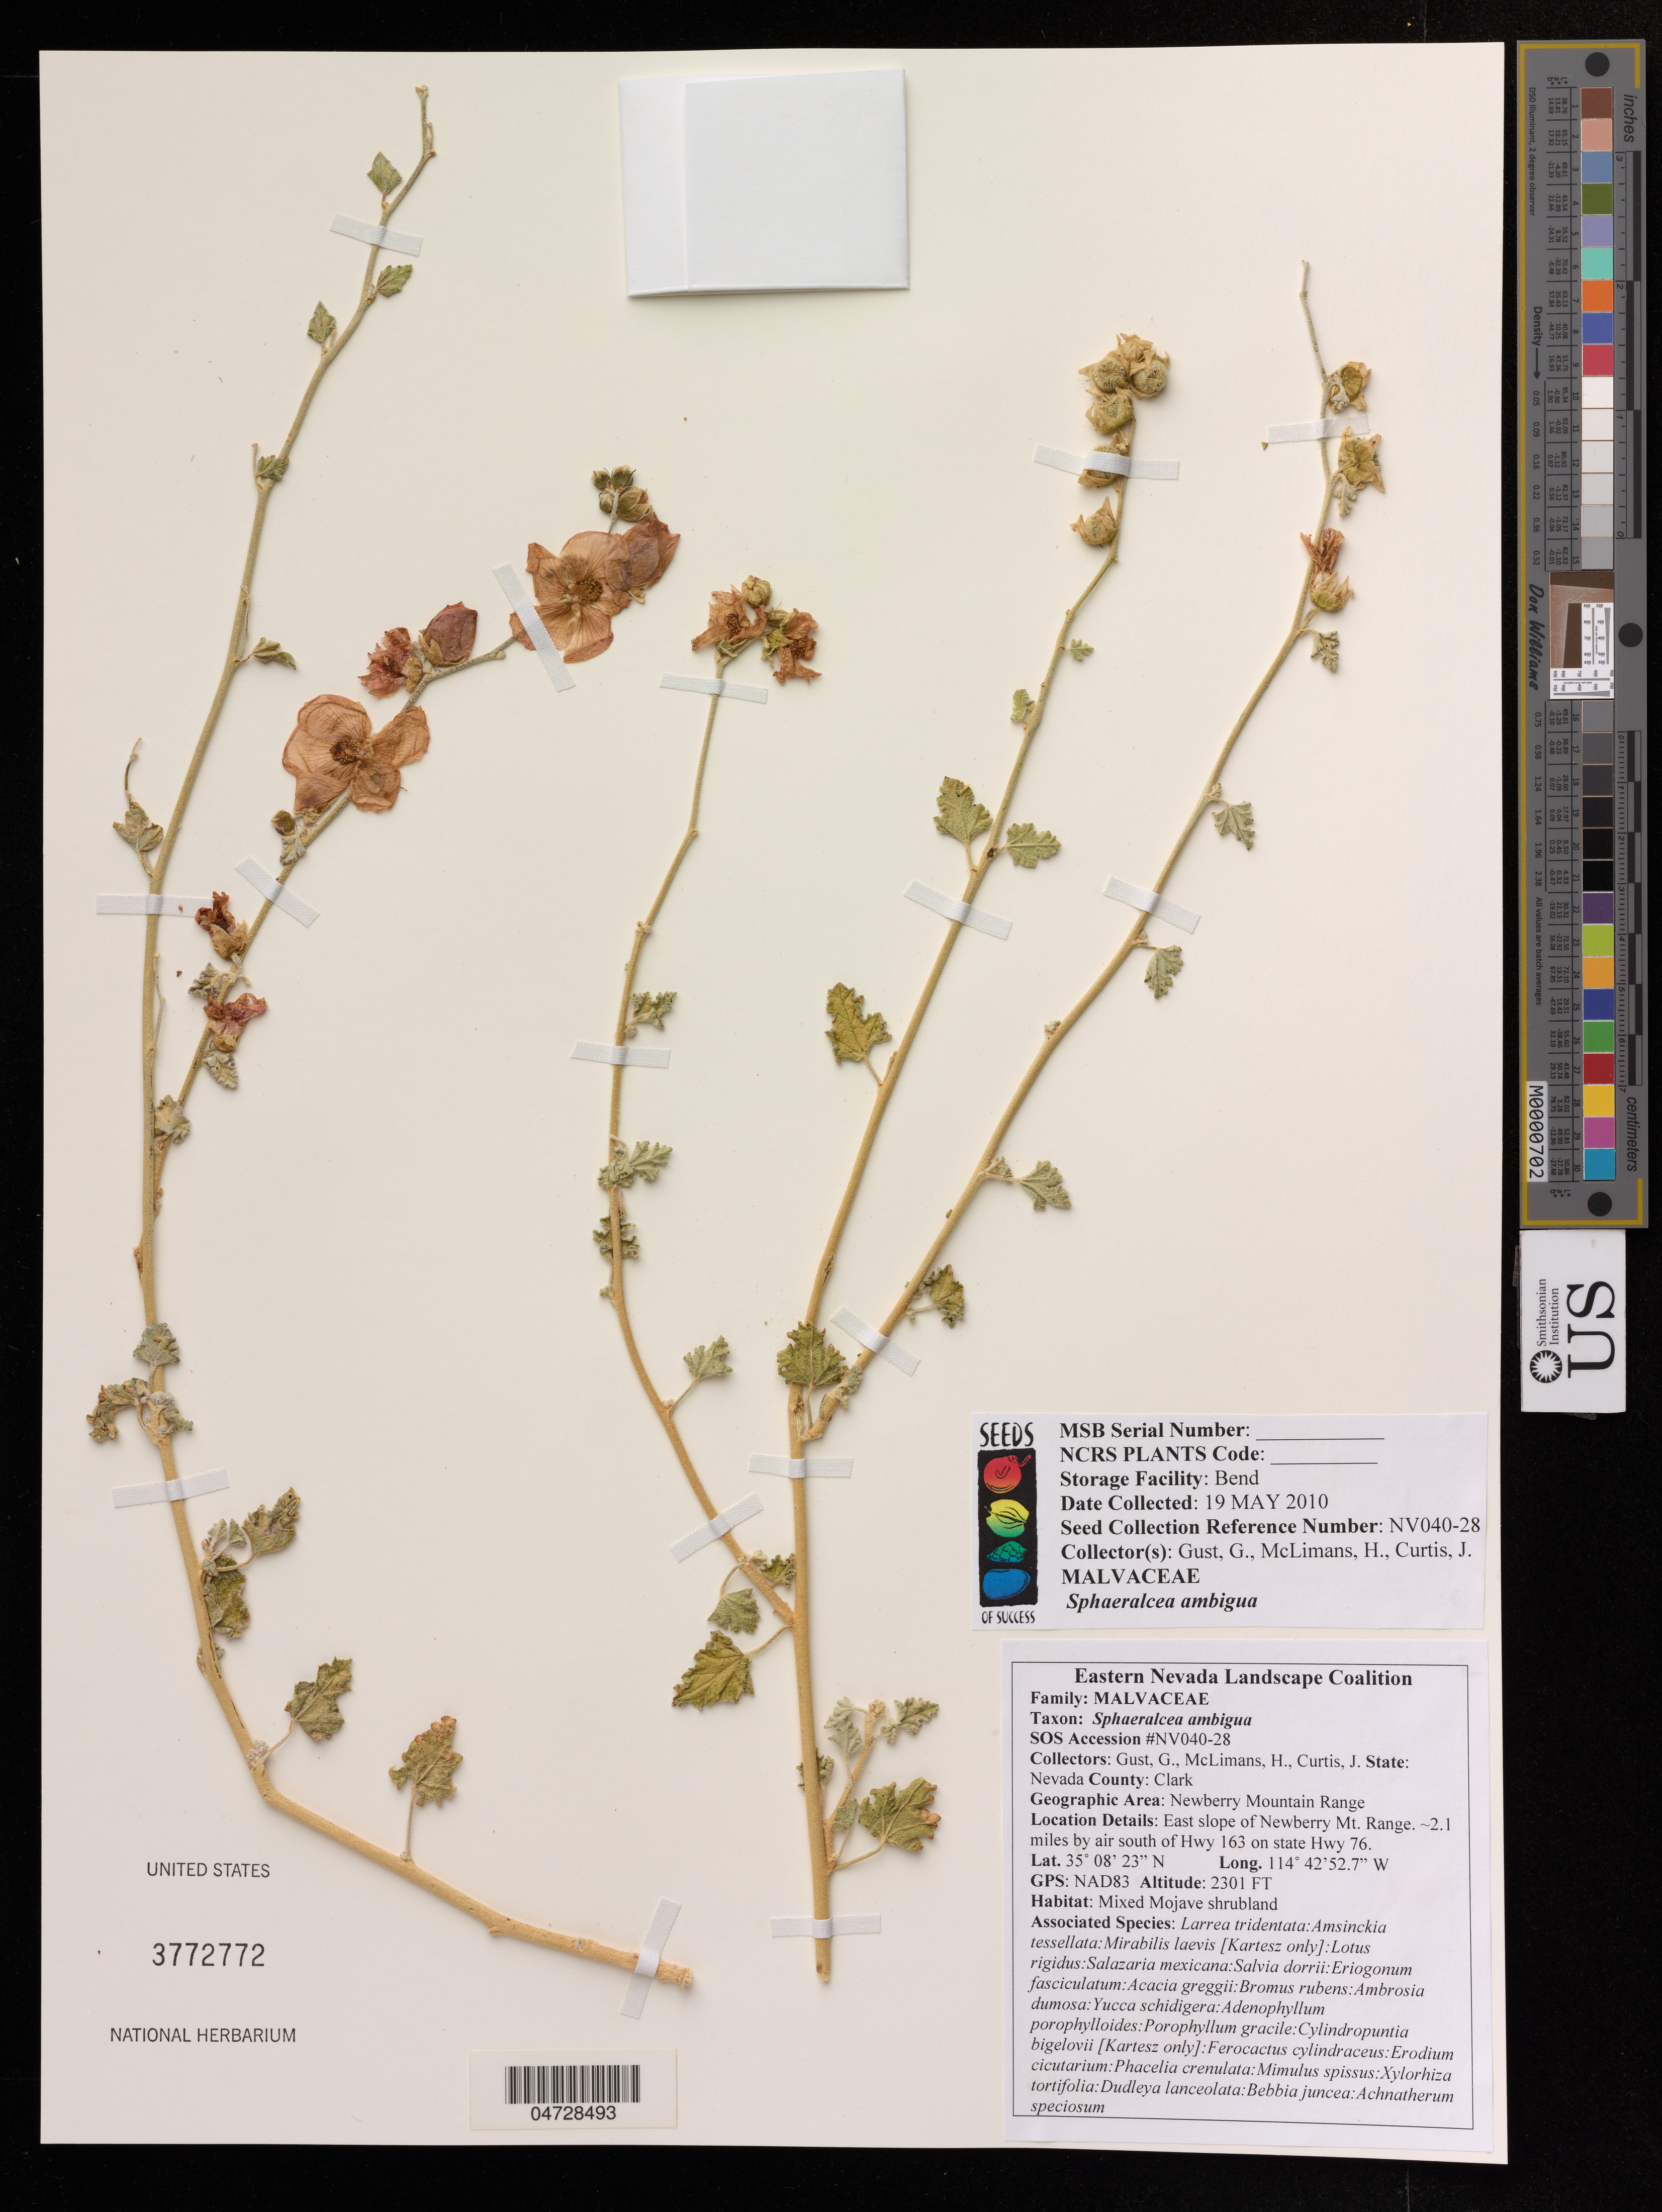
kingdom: Plantae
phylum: Tracheophyta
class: Magnoliopsida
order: Malvales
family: Malvaceae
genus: Sphaeralcea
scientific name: Sphaeralcea ambigua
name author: A. Gray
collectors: G. Gust, H. McLimans & J. Curtis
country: United States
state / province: Nevada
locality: Clark, Newberry Mountain Range.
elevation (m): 701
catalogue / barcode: US 3772772